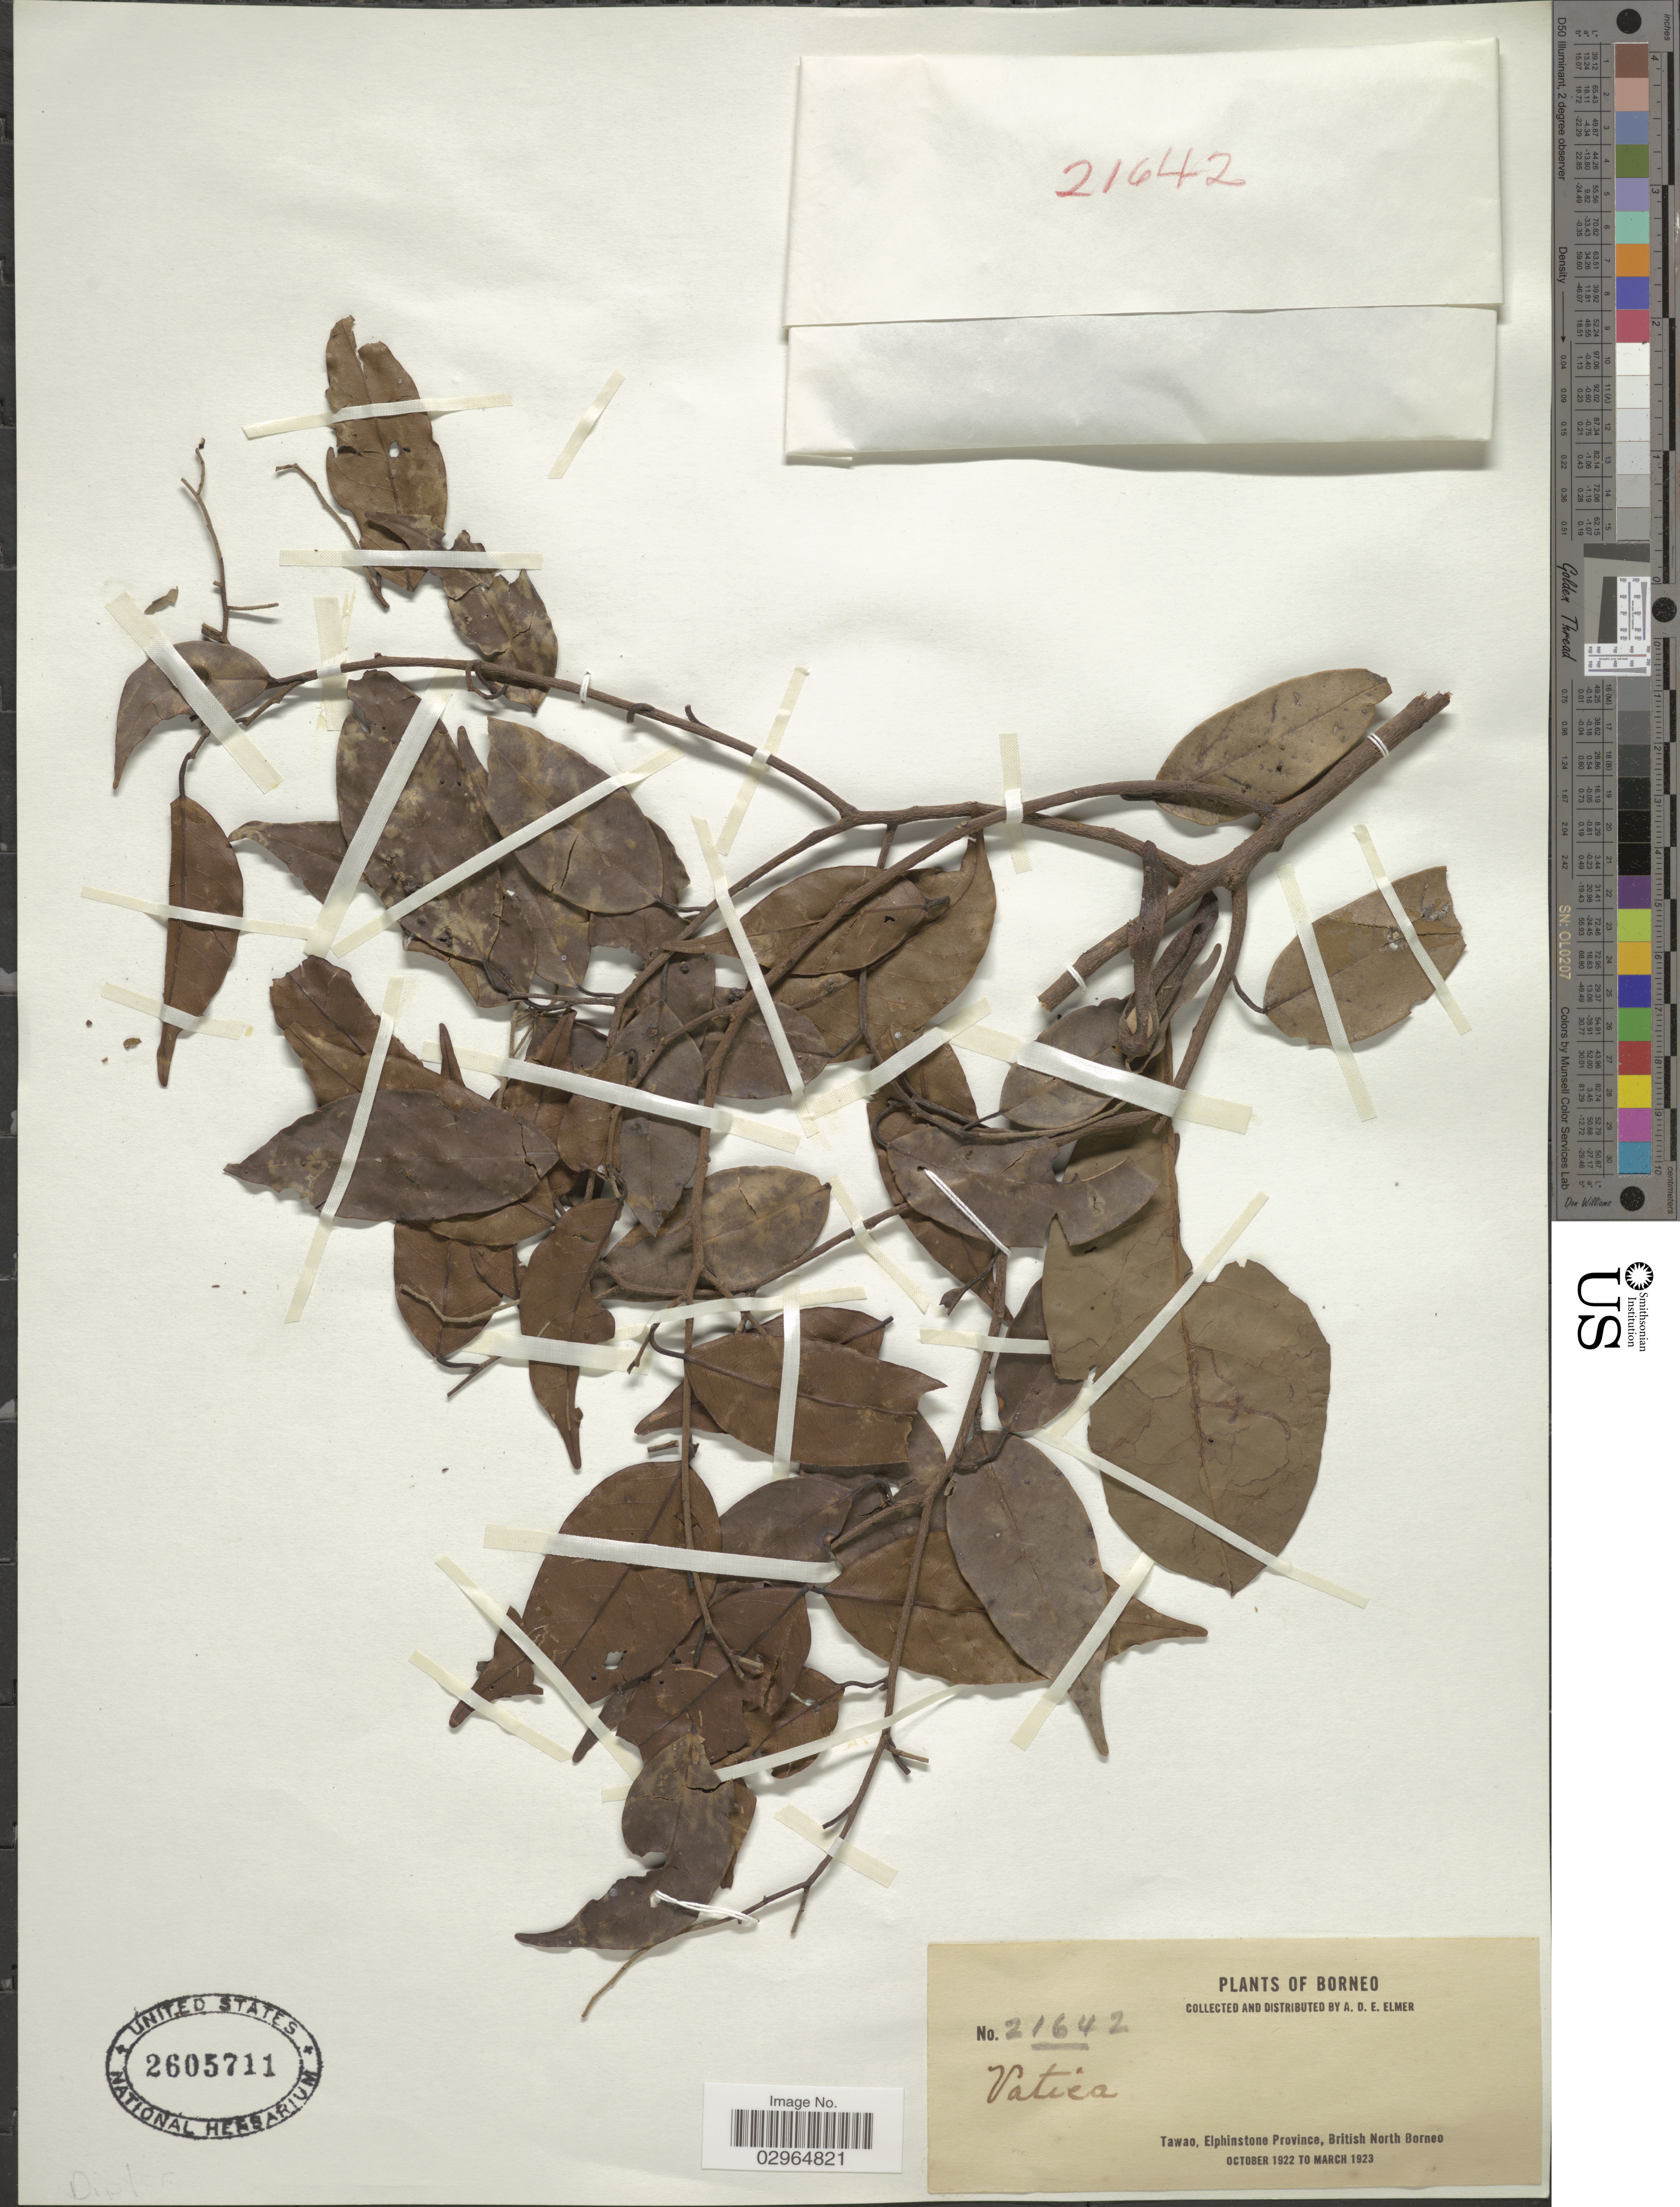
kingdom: Plantae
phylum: Tracheophyta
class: Magnoliopsida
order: Malvales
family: Dipterocarpaceae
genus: Vatica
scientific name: Vatica sp.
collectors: A. D. E. Elmer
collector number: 21642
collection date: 1922-10/1923-03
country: Malaysia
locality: Borneo. Tawao, Elphinstone Province, British North Borneo.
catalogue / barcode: US 2605711